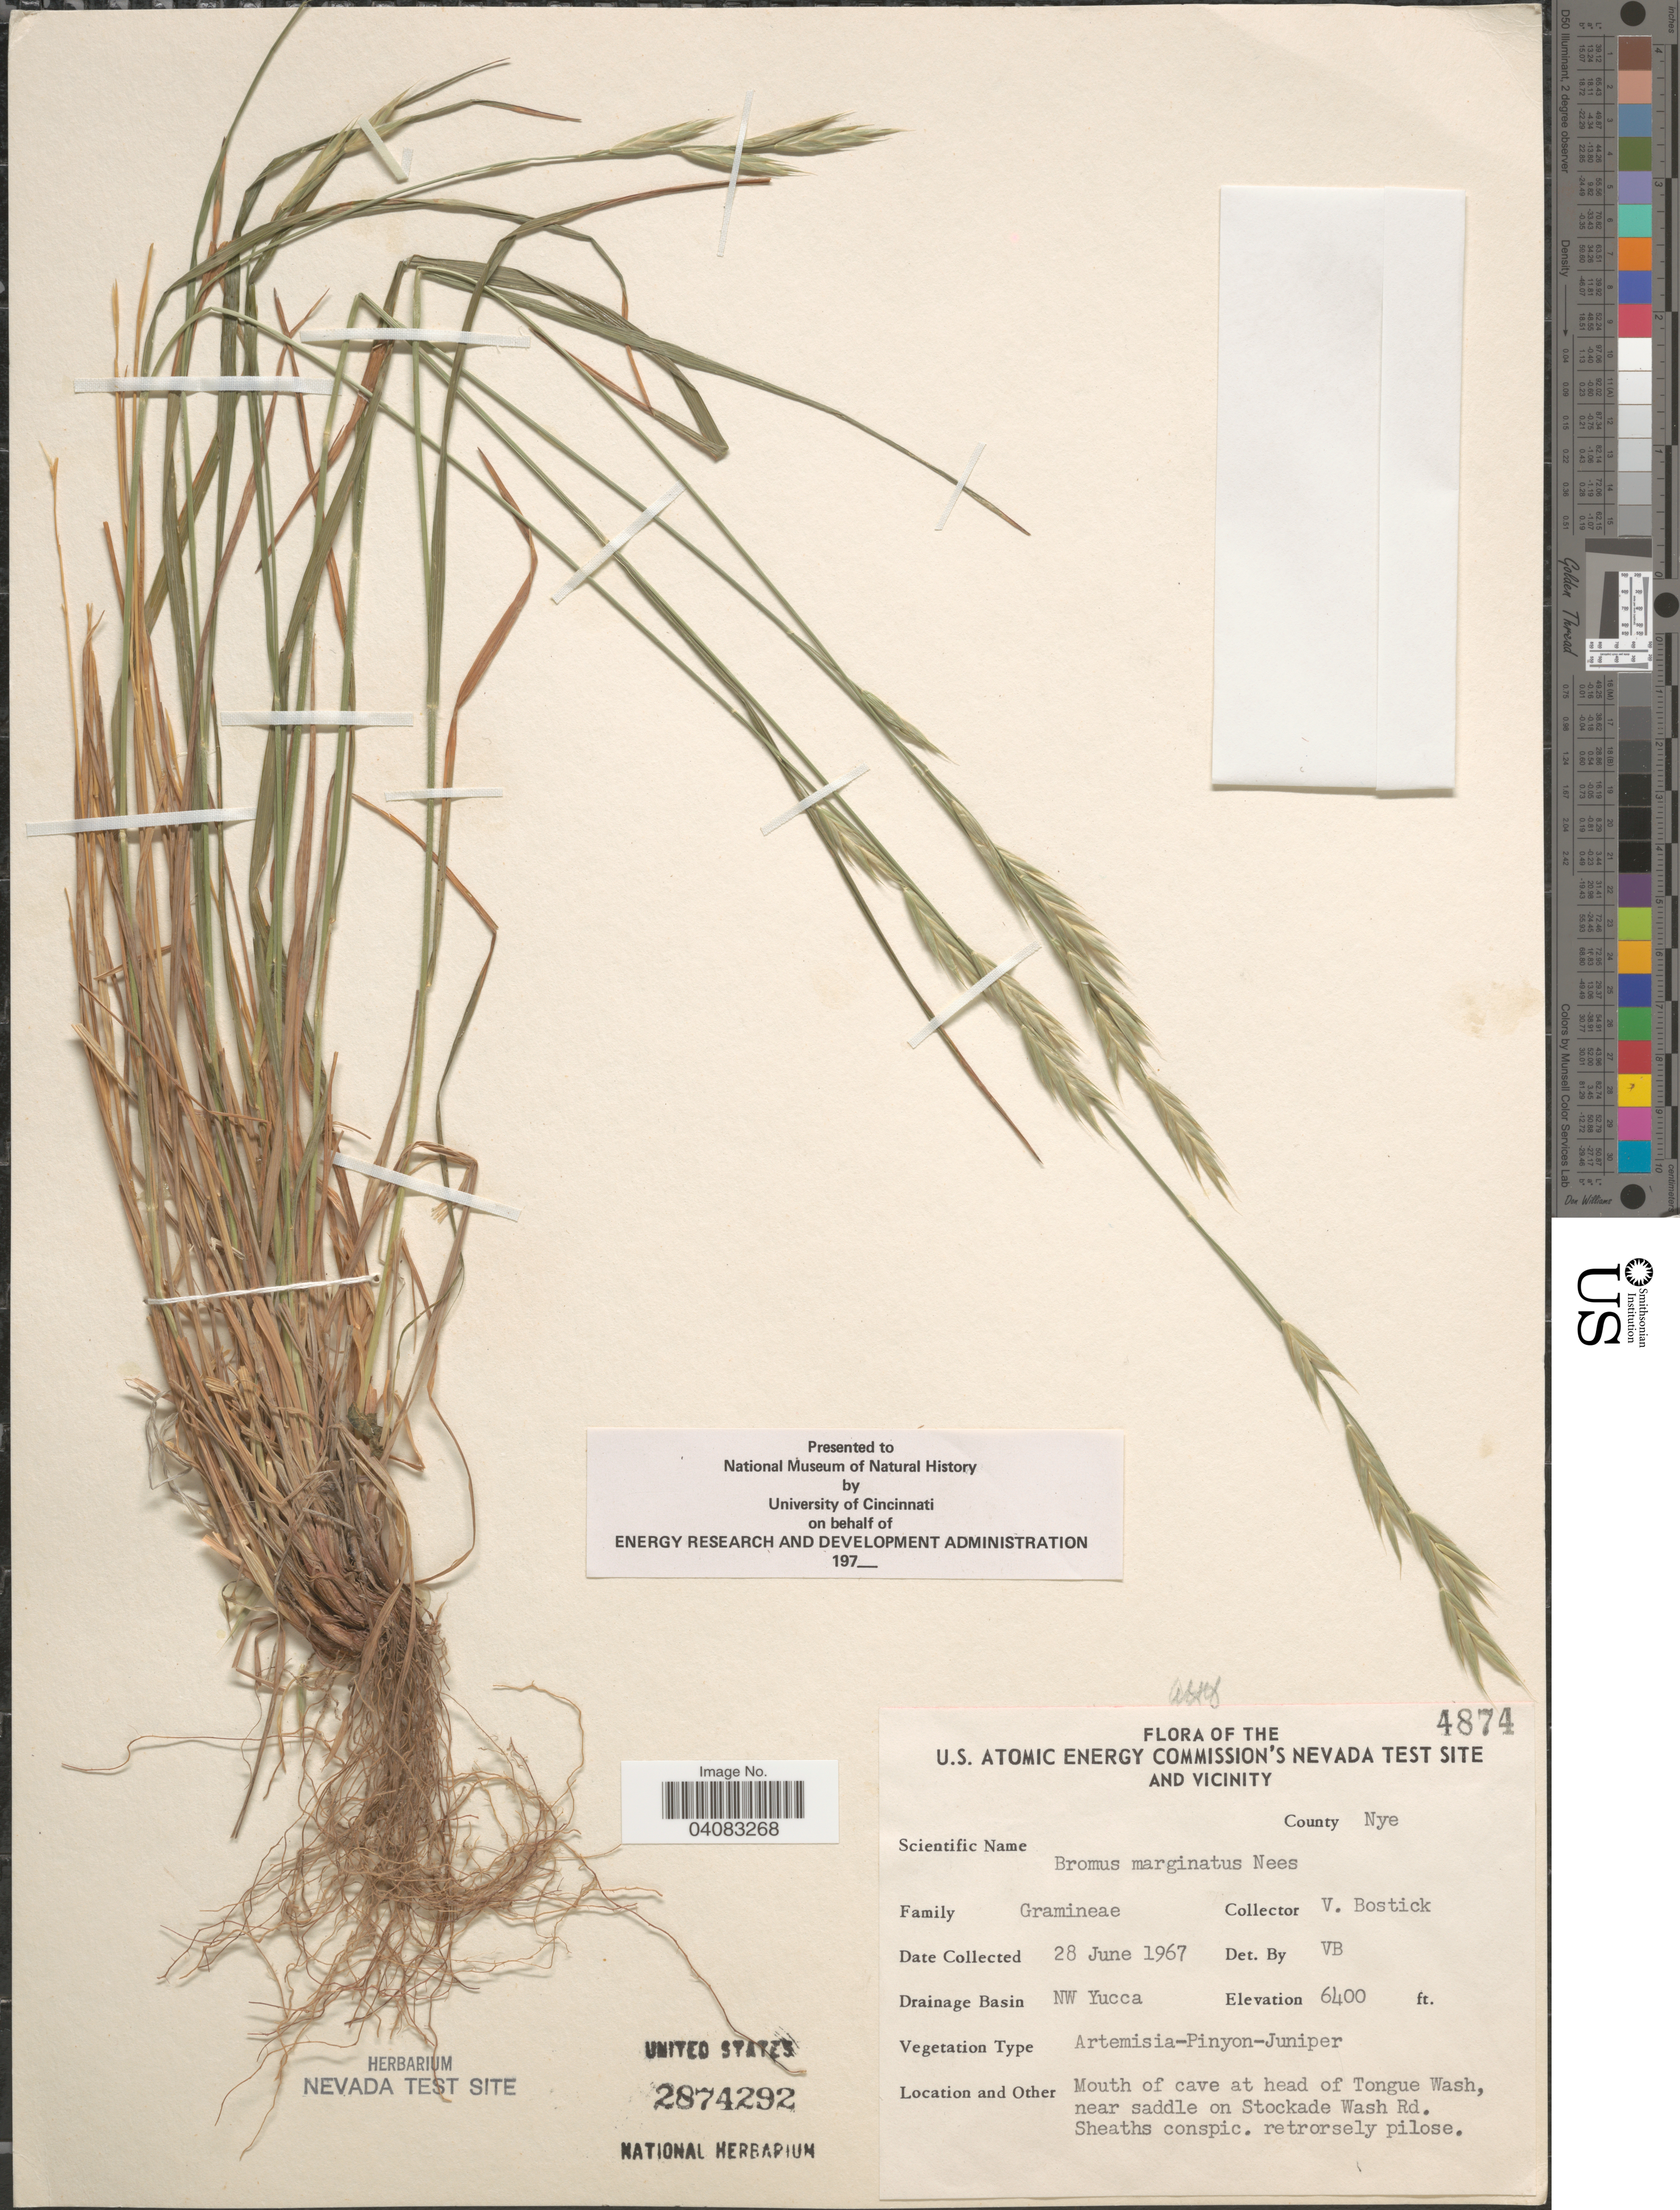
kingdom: Plantae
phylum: Tracheophyta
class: Liliopsida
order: Poales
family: Poaceae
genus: Bromus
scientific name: Bromus marginatus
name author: Nees ex Steud.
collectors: V. Bostick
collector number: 4874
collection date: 1967-06-28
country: United States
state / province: Nevada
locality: U.S. Atomic Energy Commission's Nevada Test Site and Vicinity. County Nye. Drainage Basin NW Yucca. Mouth of cave at head of Tongue Wash, near saddle on Stockade Wash Rd.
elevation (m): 1951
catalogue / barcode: US 2874292